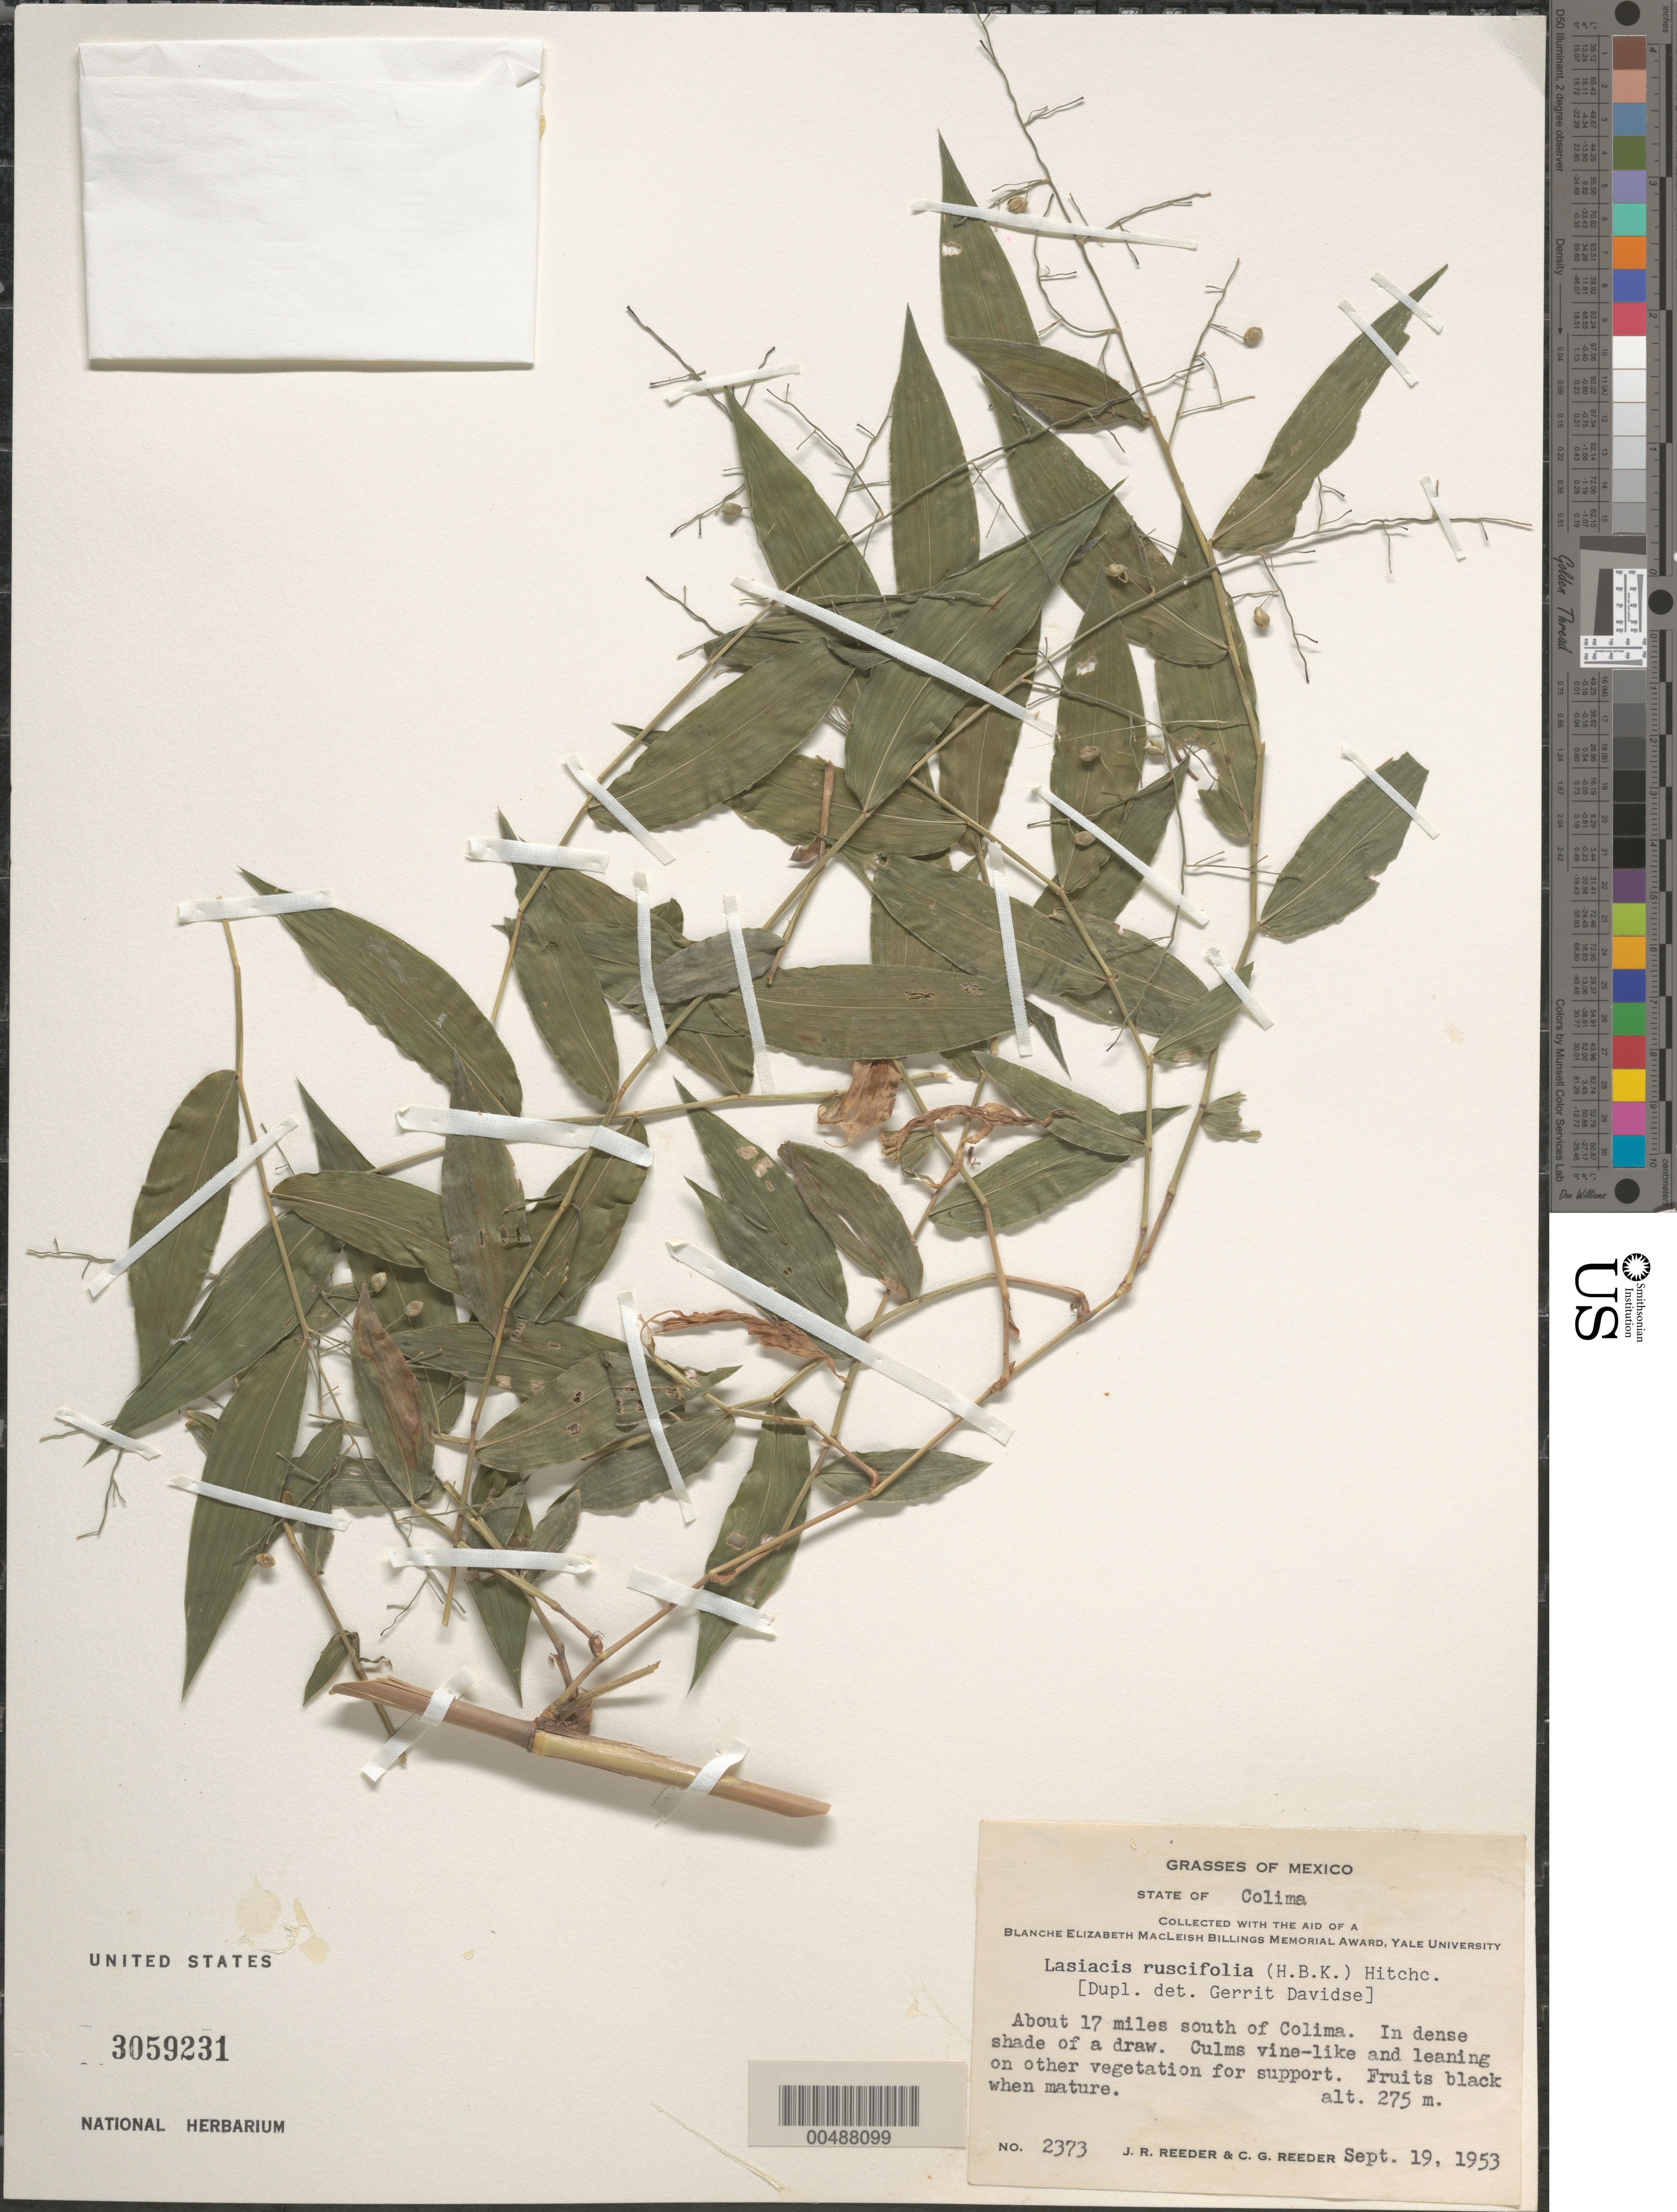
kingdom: Plantae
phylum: Tracheophyta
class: Liliopsida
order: Poales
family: Poaceae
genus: Lasiacis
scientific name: Lasiacis ruscifolia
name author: (Kunth) Hitchc.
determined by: Davidse, Gerrit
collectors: J. R. Reeder & C. G. Reeder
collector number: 2373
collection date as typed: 19 Sep 1953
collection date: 1953-09-19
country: Mexico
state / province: Colima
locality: About 17 mi S of Colima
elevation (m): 275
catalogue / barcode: US 3059231